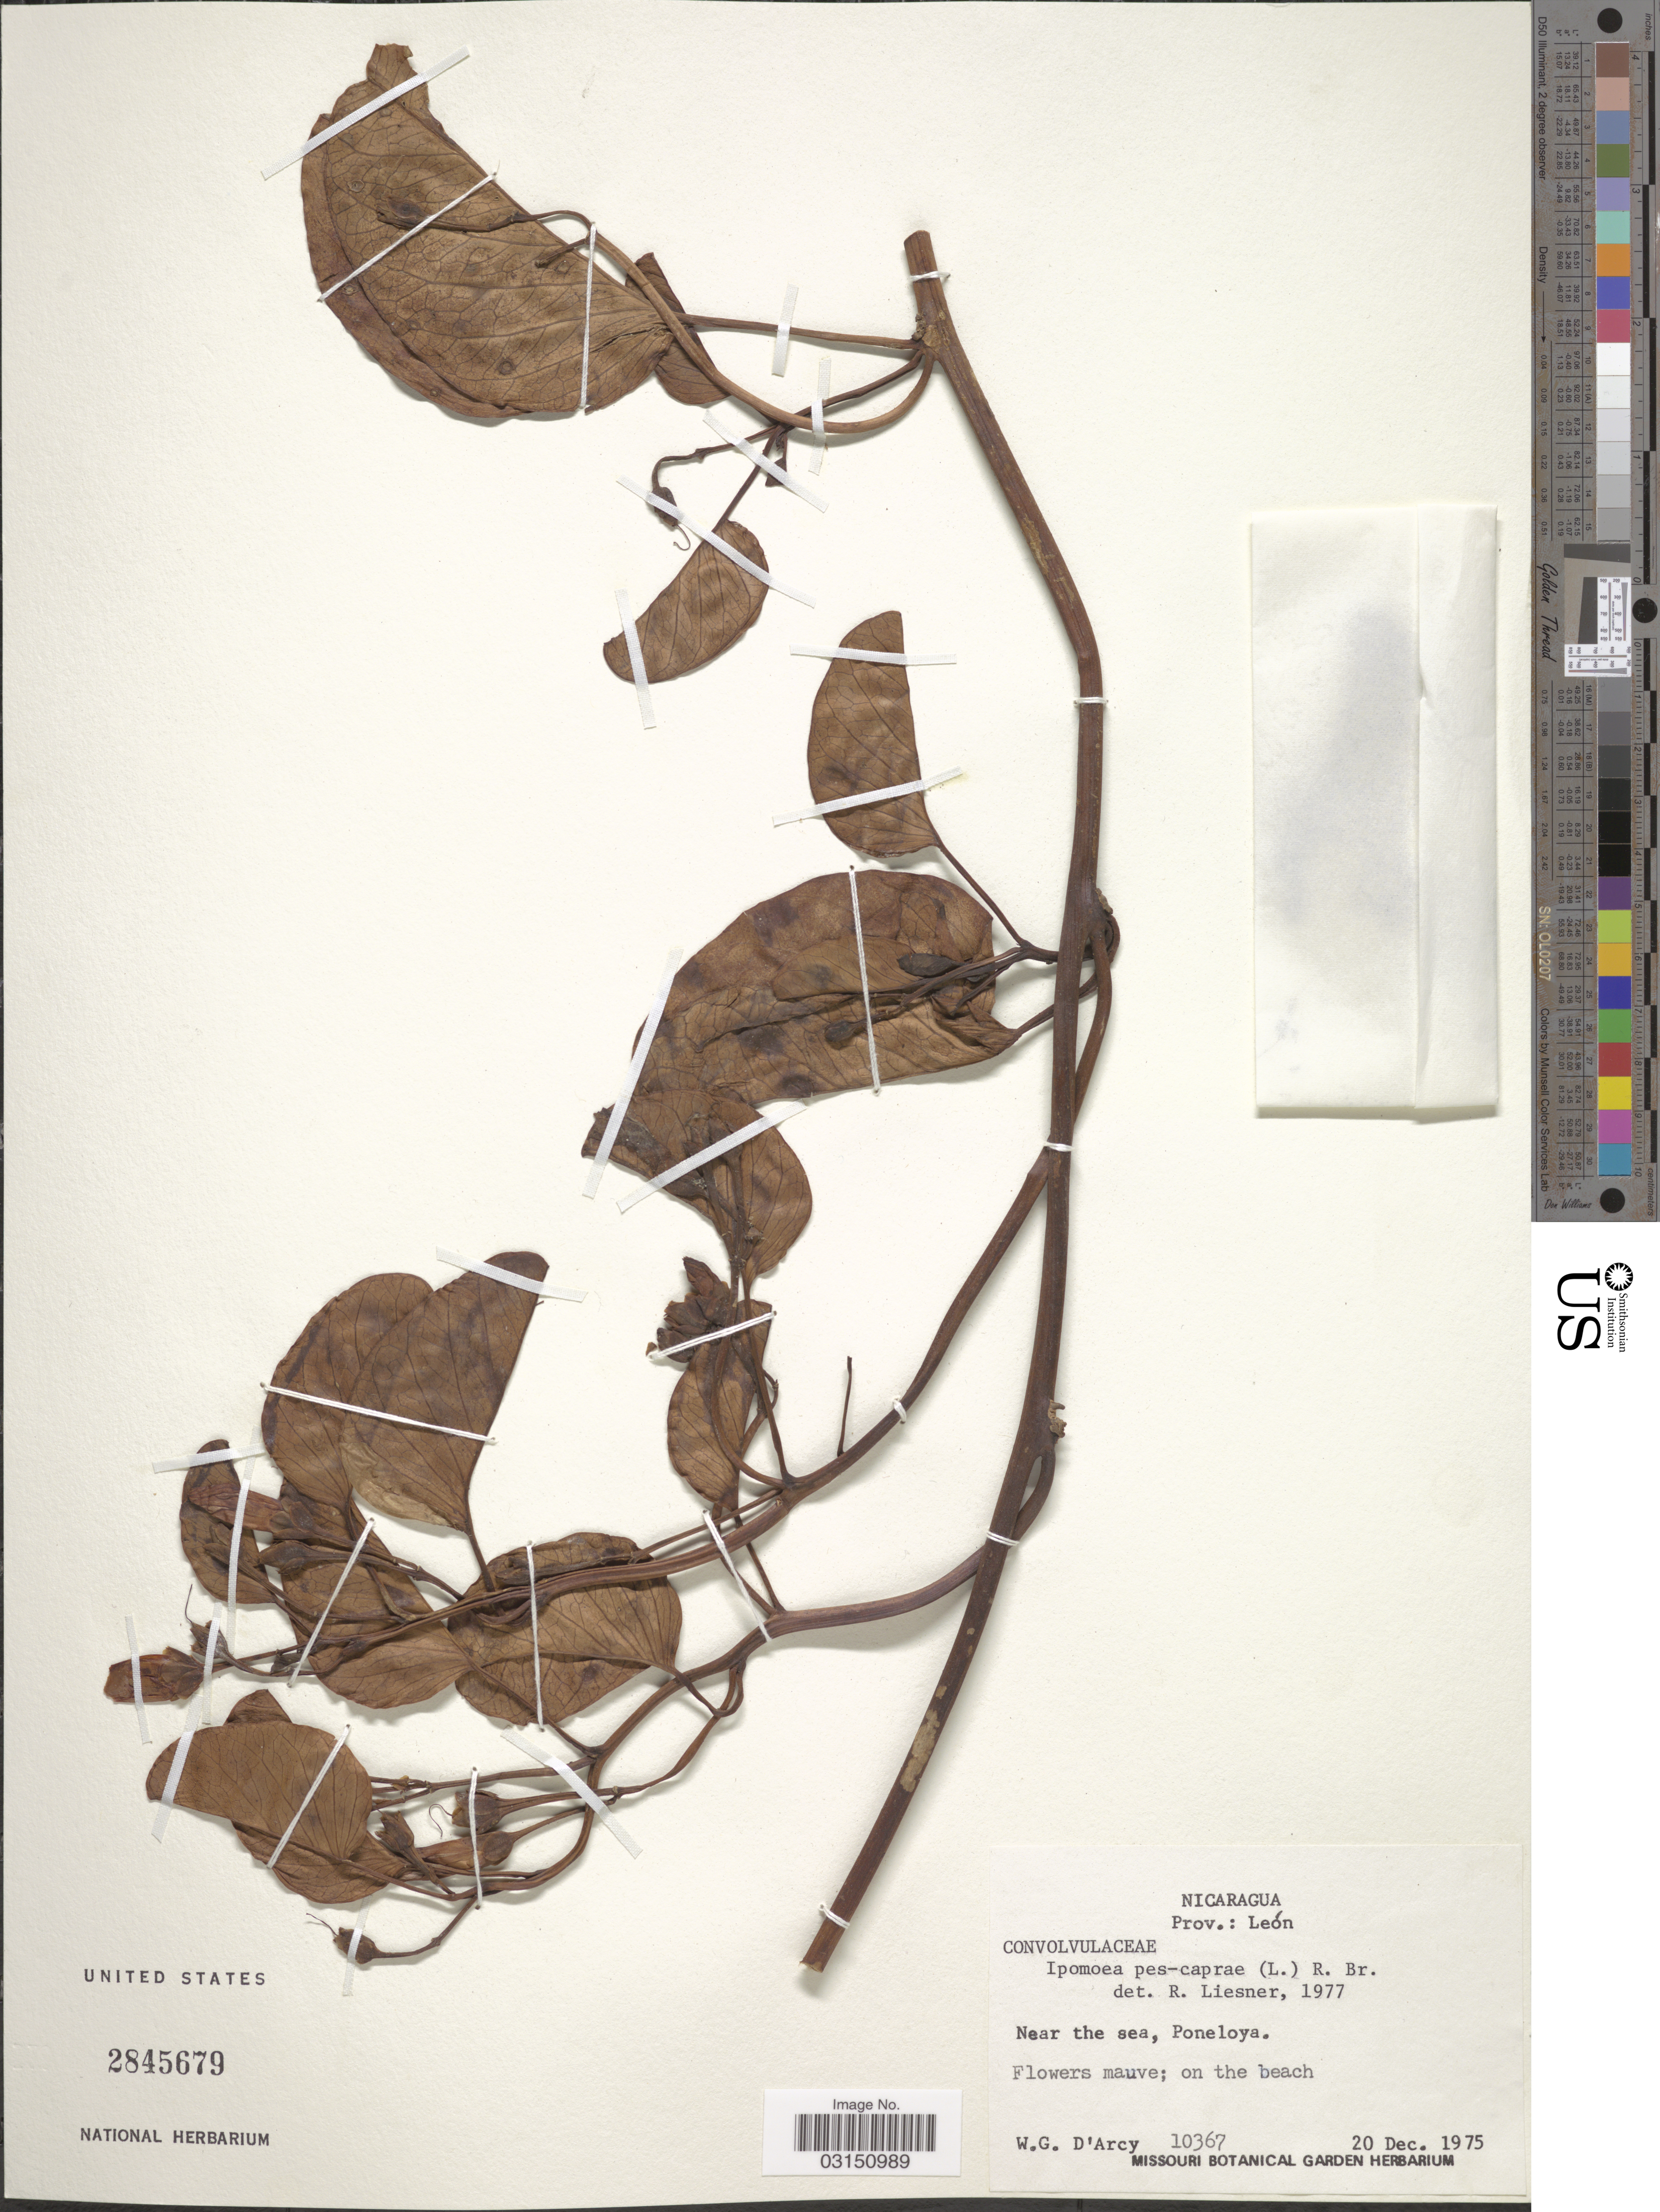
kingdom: Plantae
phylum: Tracheophyta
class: Magnoliopsida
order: Solanales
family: Convolvulaceae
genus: Ipomoea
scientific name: Ipomoea pes-caprae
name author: (L.) R. Br.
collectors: W. G. D'Arcy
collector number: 10367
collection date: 1975-12-20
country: Nicaragua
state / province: Leon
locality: Near the sea, Poneloya, on the beach.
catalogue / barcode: US 2845679